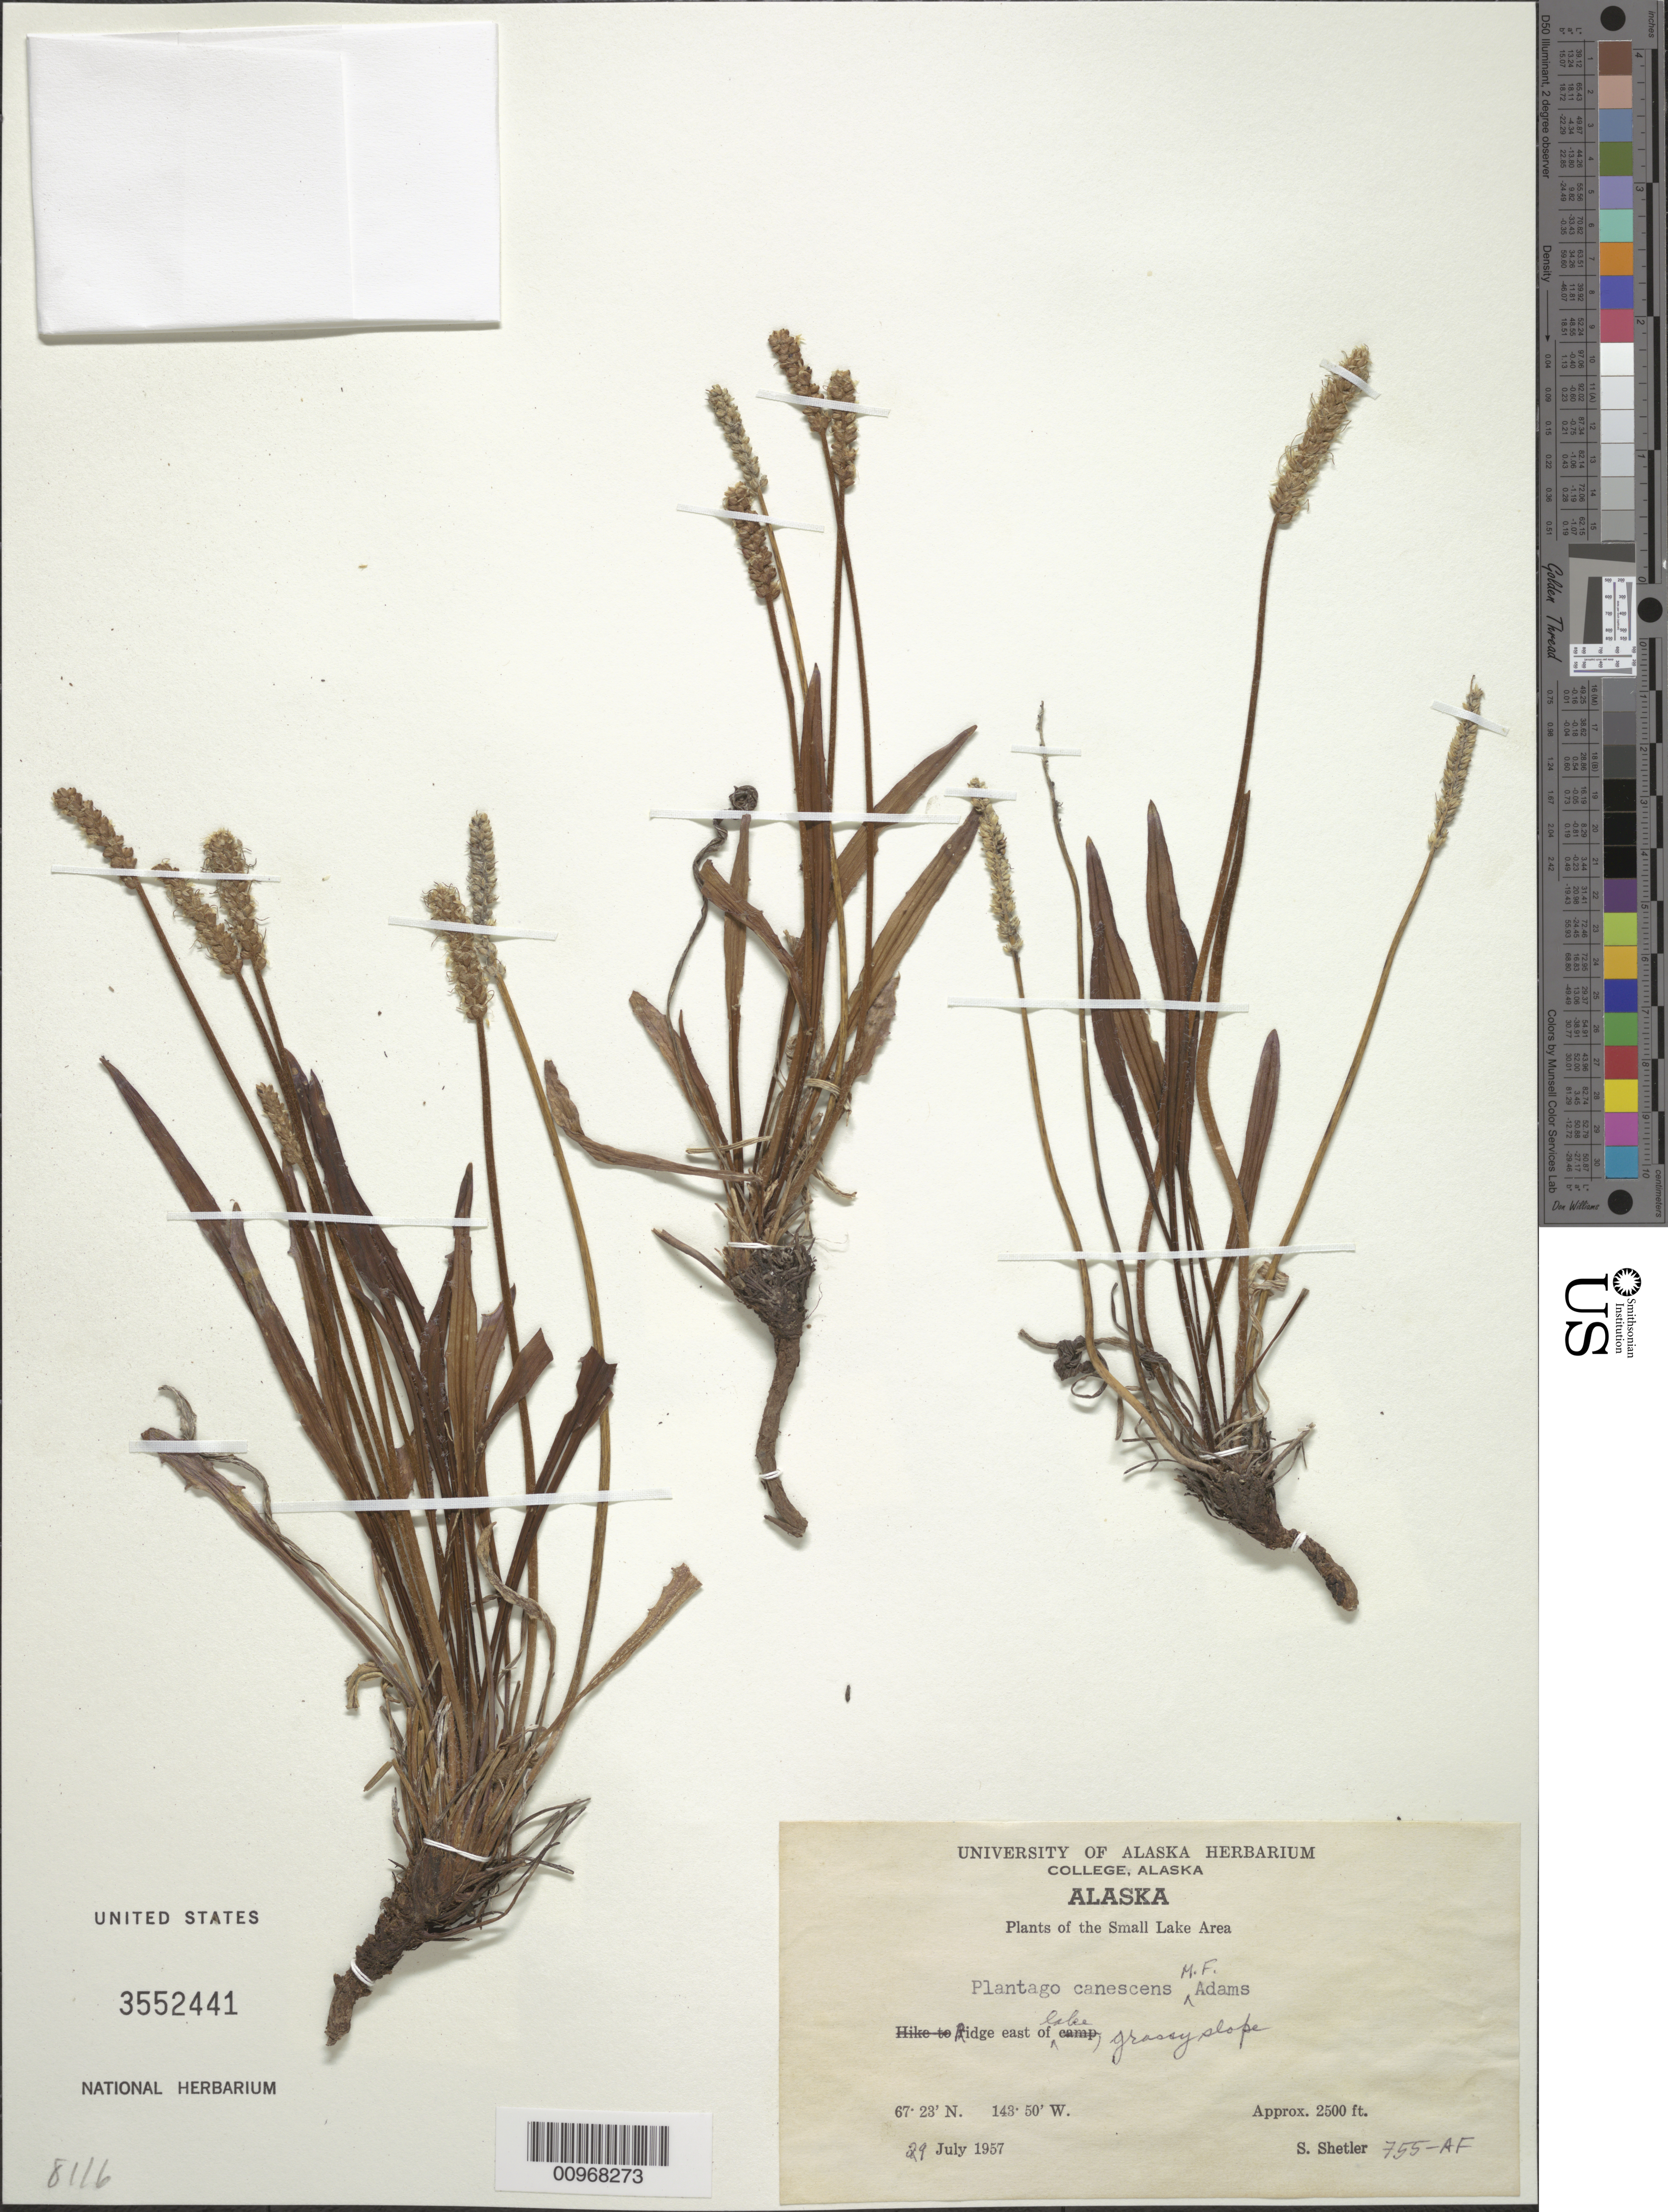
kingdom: Plantae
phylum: Tracheophyta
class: Magnoliopsida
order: Lamiales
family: Plantaginaceae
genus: Plantago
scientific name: Plantago canescens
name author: Adams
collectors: S. Shetler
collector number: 755-AF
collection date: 1957-07-29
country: United States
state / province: Alaska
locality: Small Lake Area. Ridge east of lake.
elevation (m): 762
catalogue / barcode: US 3552441